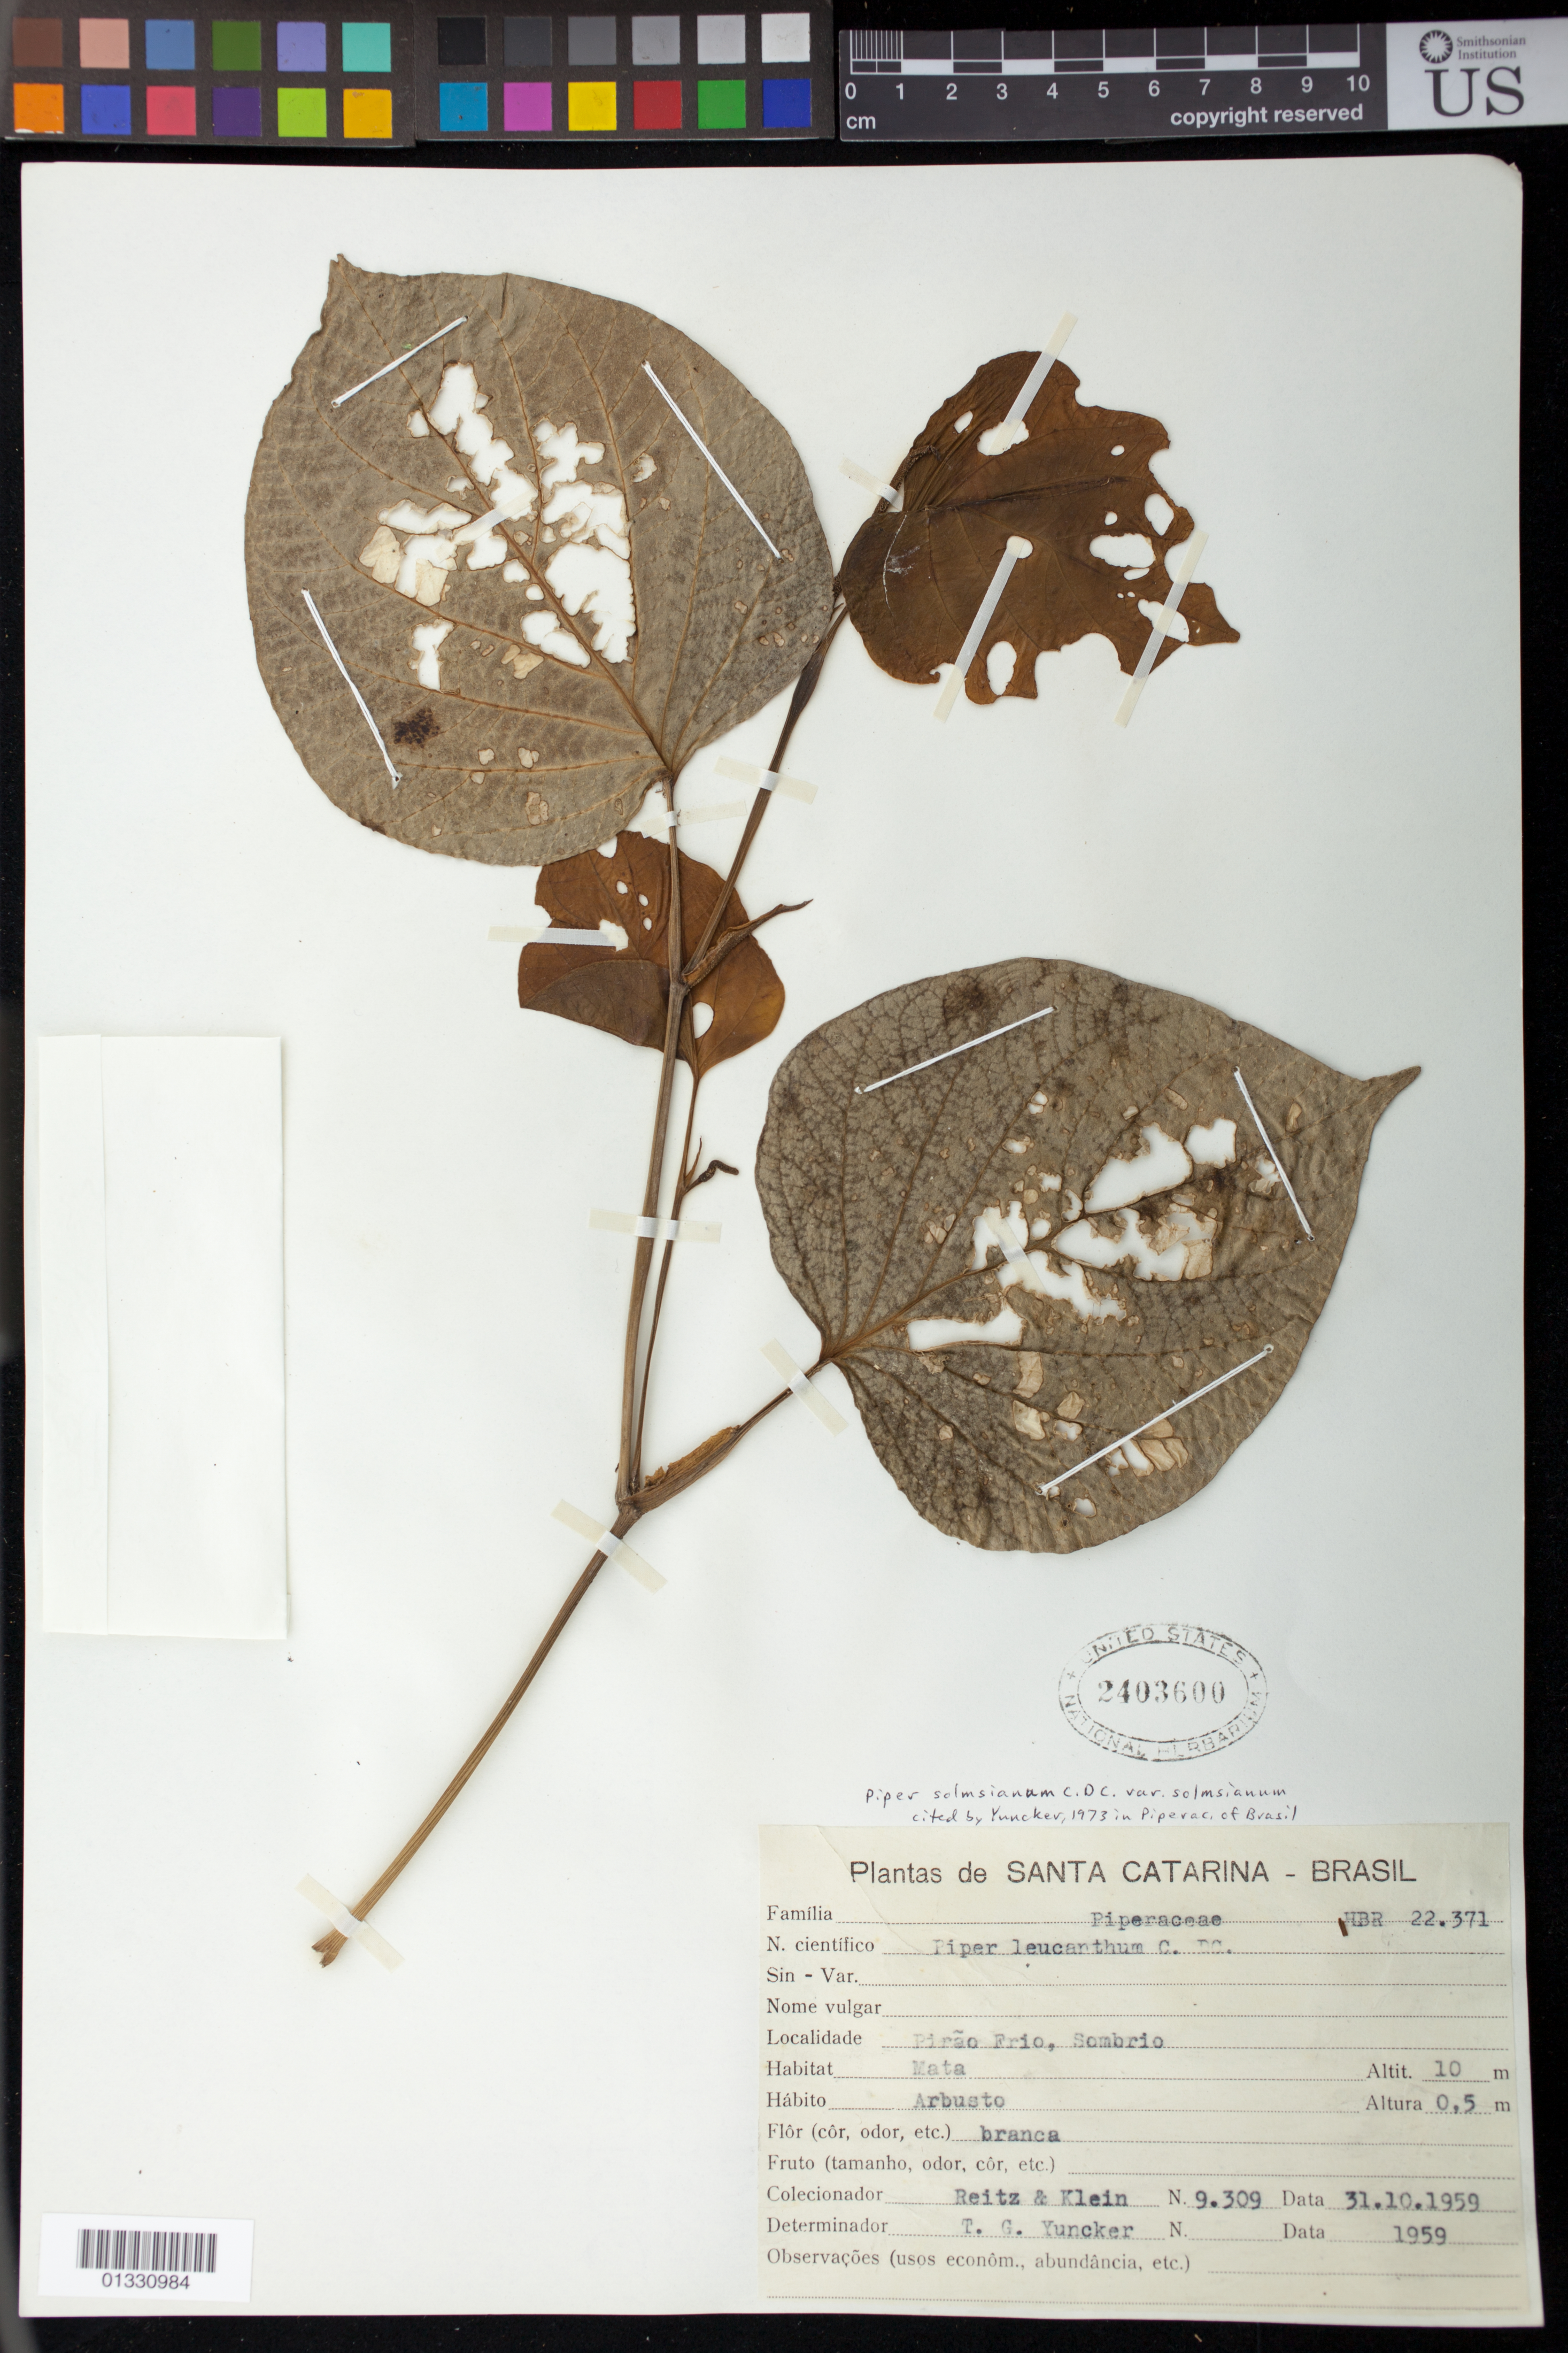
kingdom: Plantae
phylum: Tracheophyta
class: Magnoliopsida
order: Piperales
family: Piperaceae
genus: Piper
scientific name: Piper solmsianum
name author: C. DC.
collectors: R. Reitz & R. M. Klein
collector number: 9309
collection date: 1959-10-31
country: Brazil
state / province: Santa Catarina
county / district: Sombrio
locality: Pirão Frio.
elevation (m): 10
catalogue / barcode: US 2403600